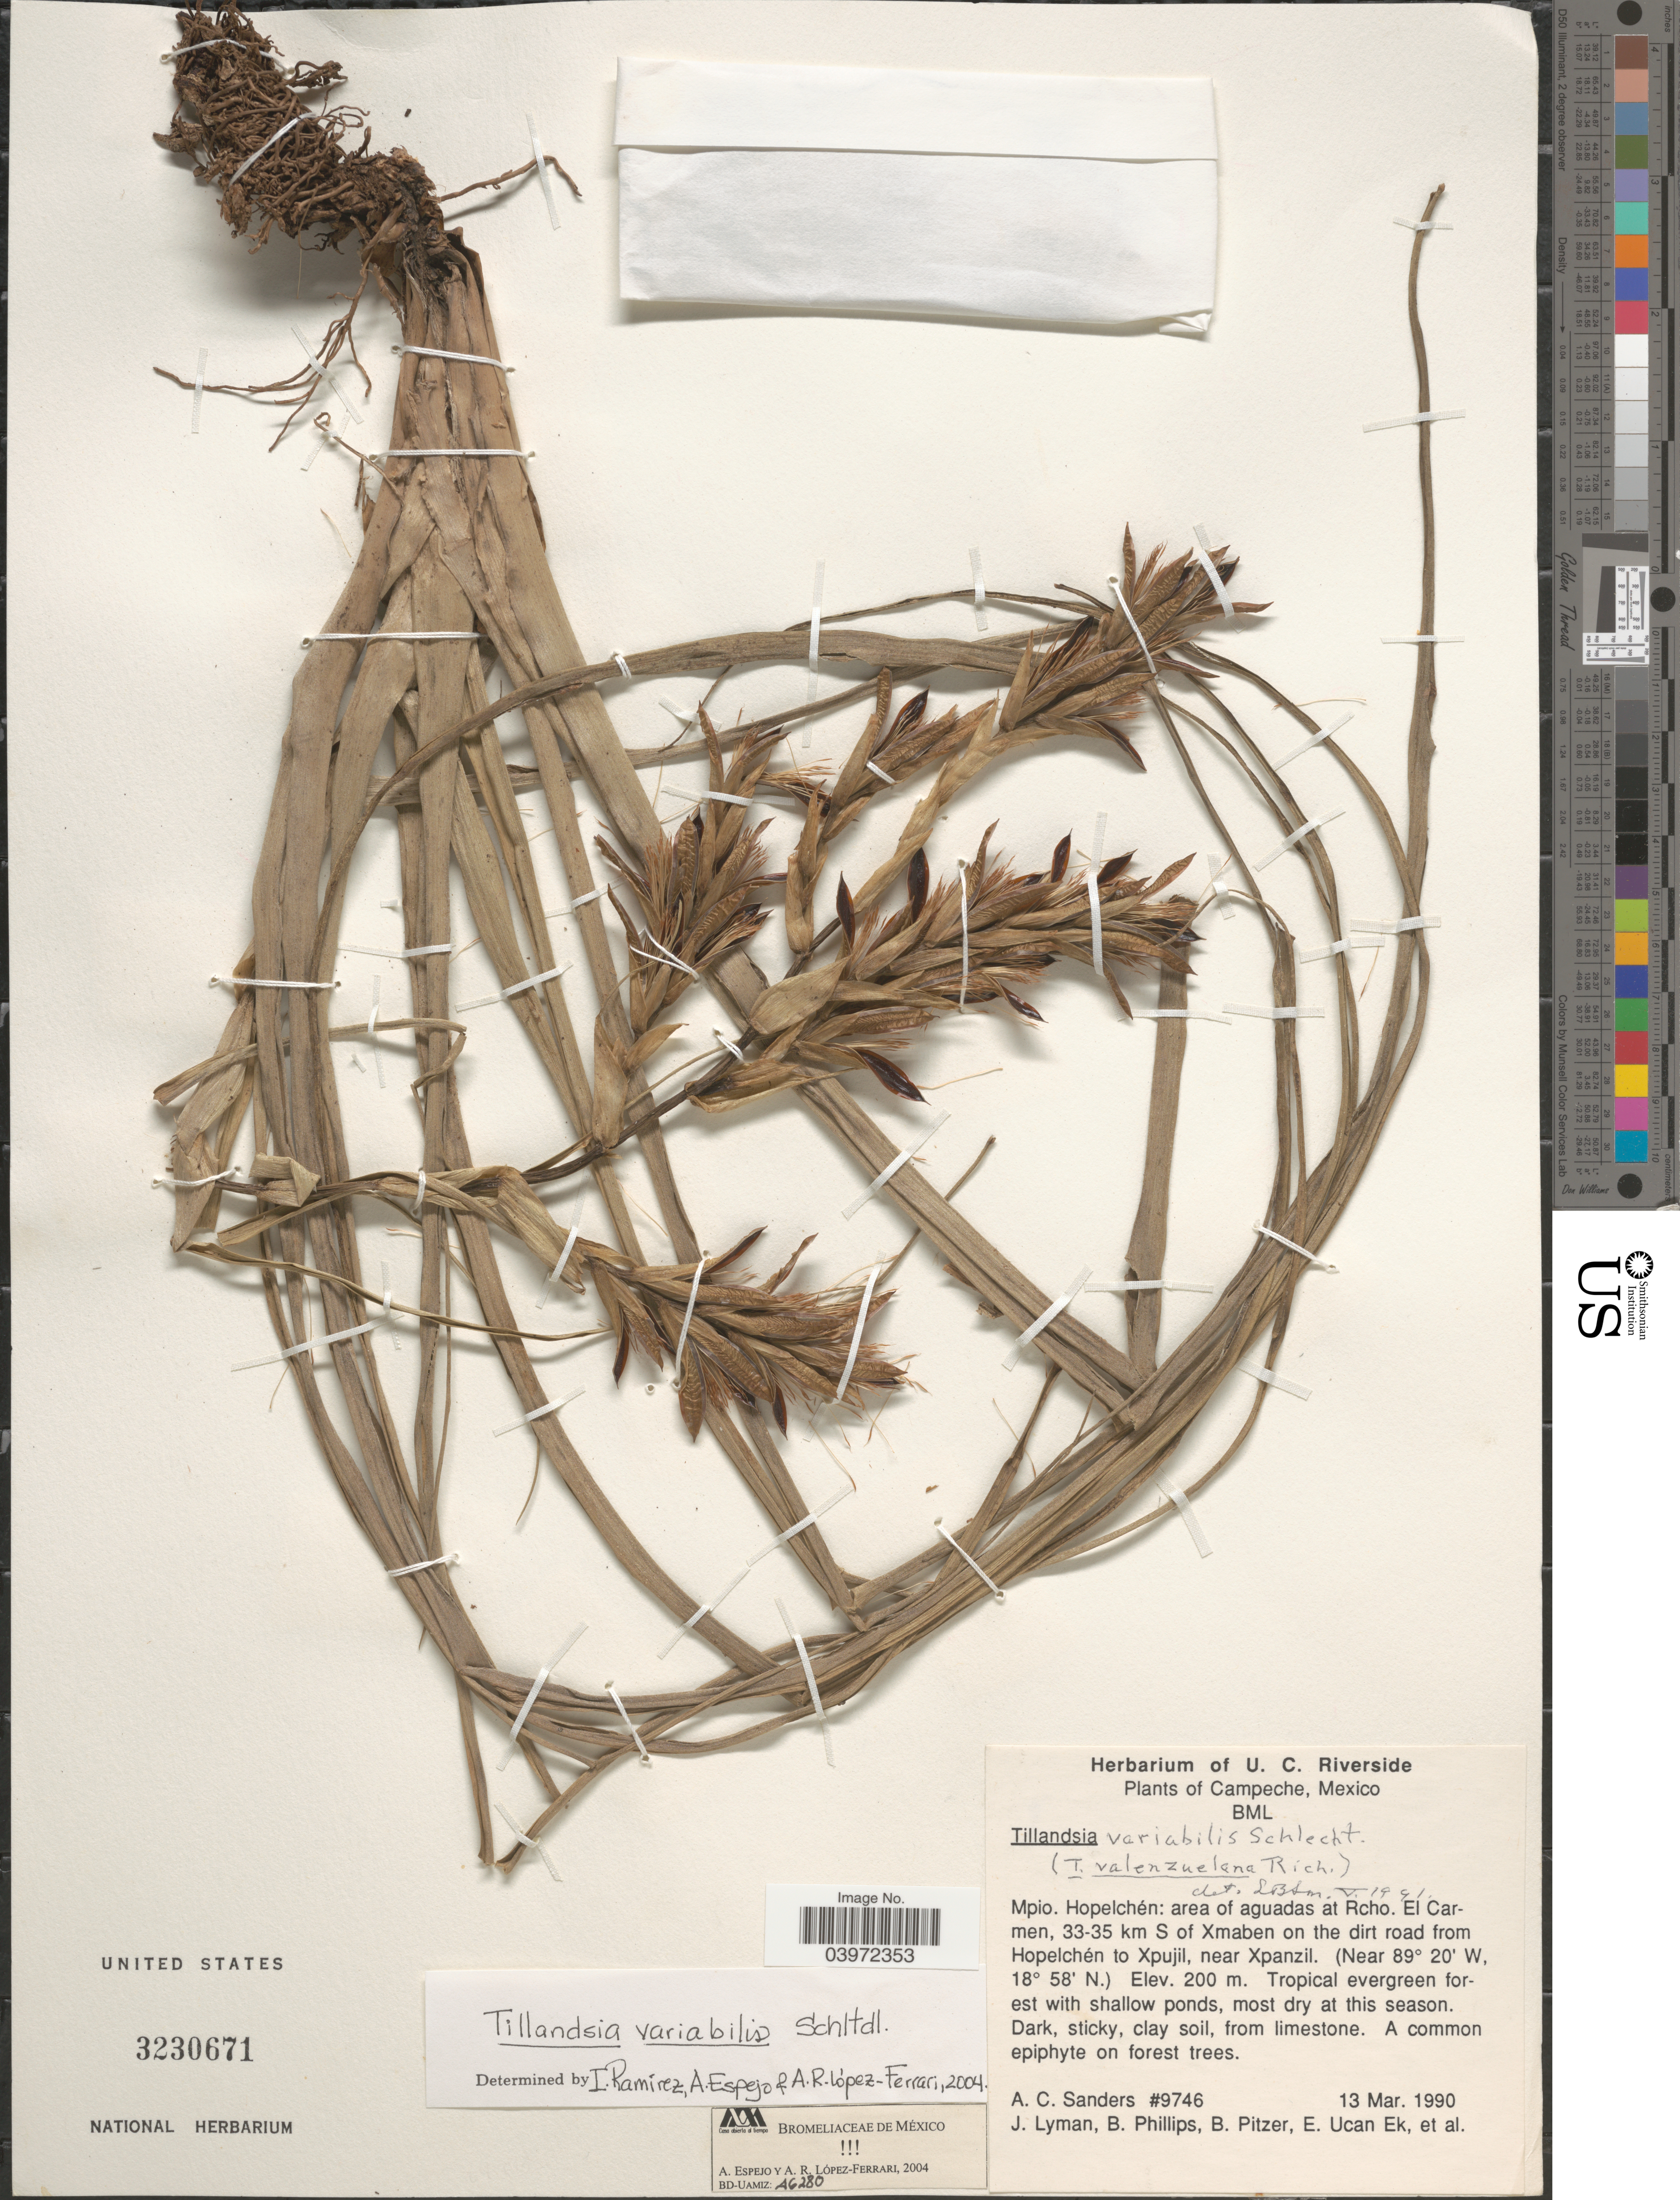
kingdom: Plantae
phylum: Tracheophyta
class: Liliopsida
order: Poales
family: Bromeliaceae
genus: Tillandsia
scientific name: Tillandsia variabilis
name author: Schltdl.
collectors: A. Sanders, J. Lyman, Phillips, B., B. Pitzer & et al.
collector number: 9746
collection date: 1990-03-13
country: Mexico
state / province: Campeche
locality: BML [unsure placement] Mpio. Hopelchén: area of aguadas at Rcho. El Carmen, 33-35 km S of Xmaben on the dirt road from Hopelchén to Xpujil, near Xpanzil.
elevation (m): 200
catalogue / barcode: US 3230671